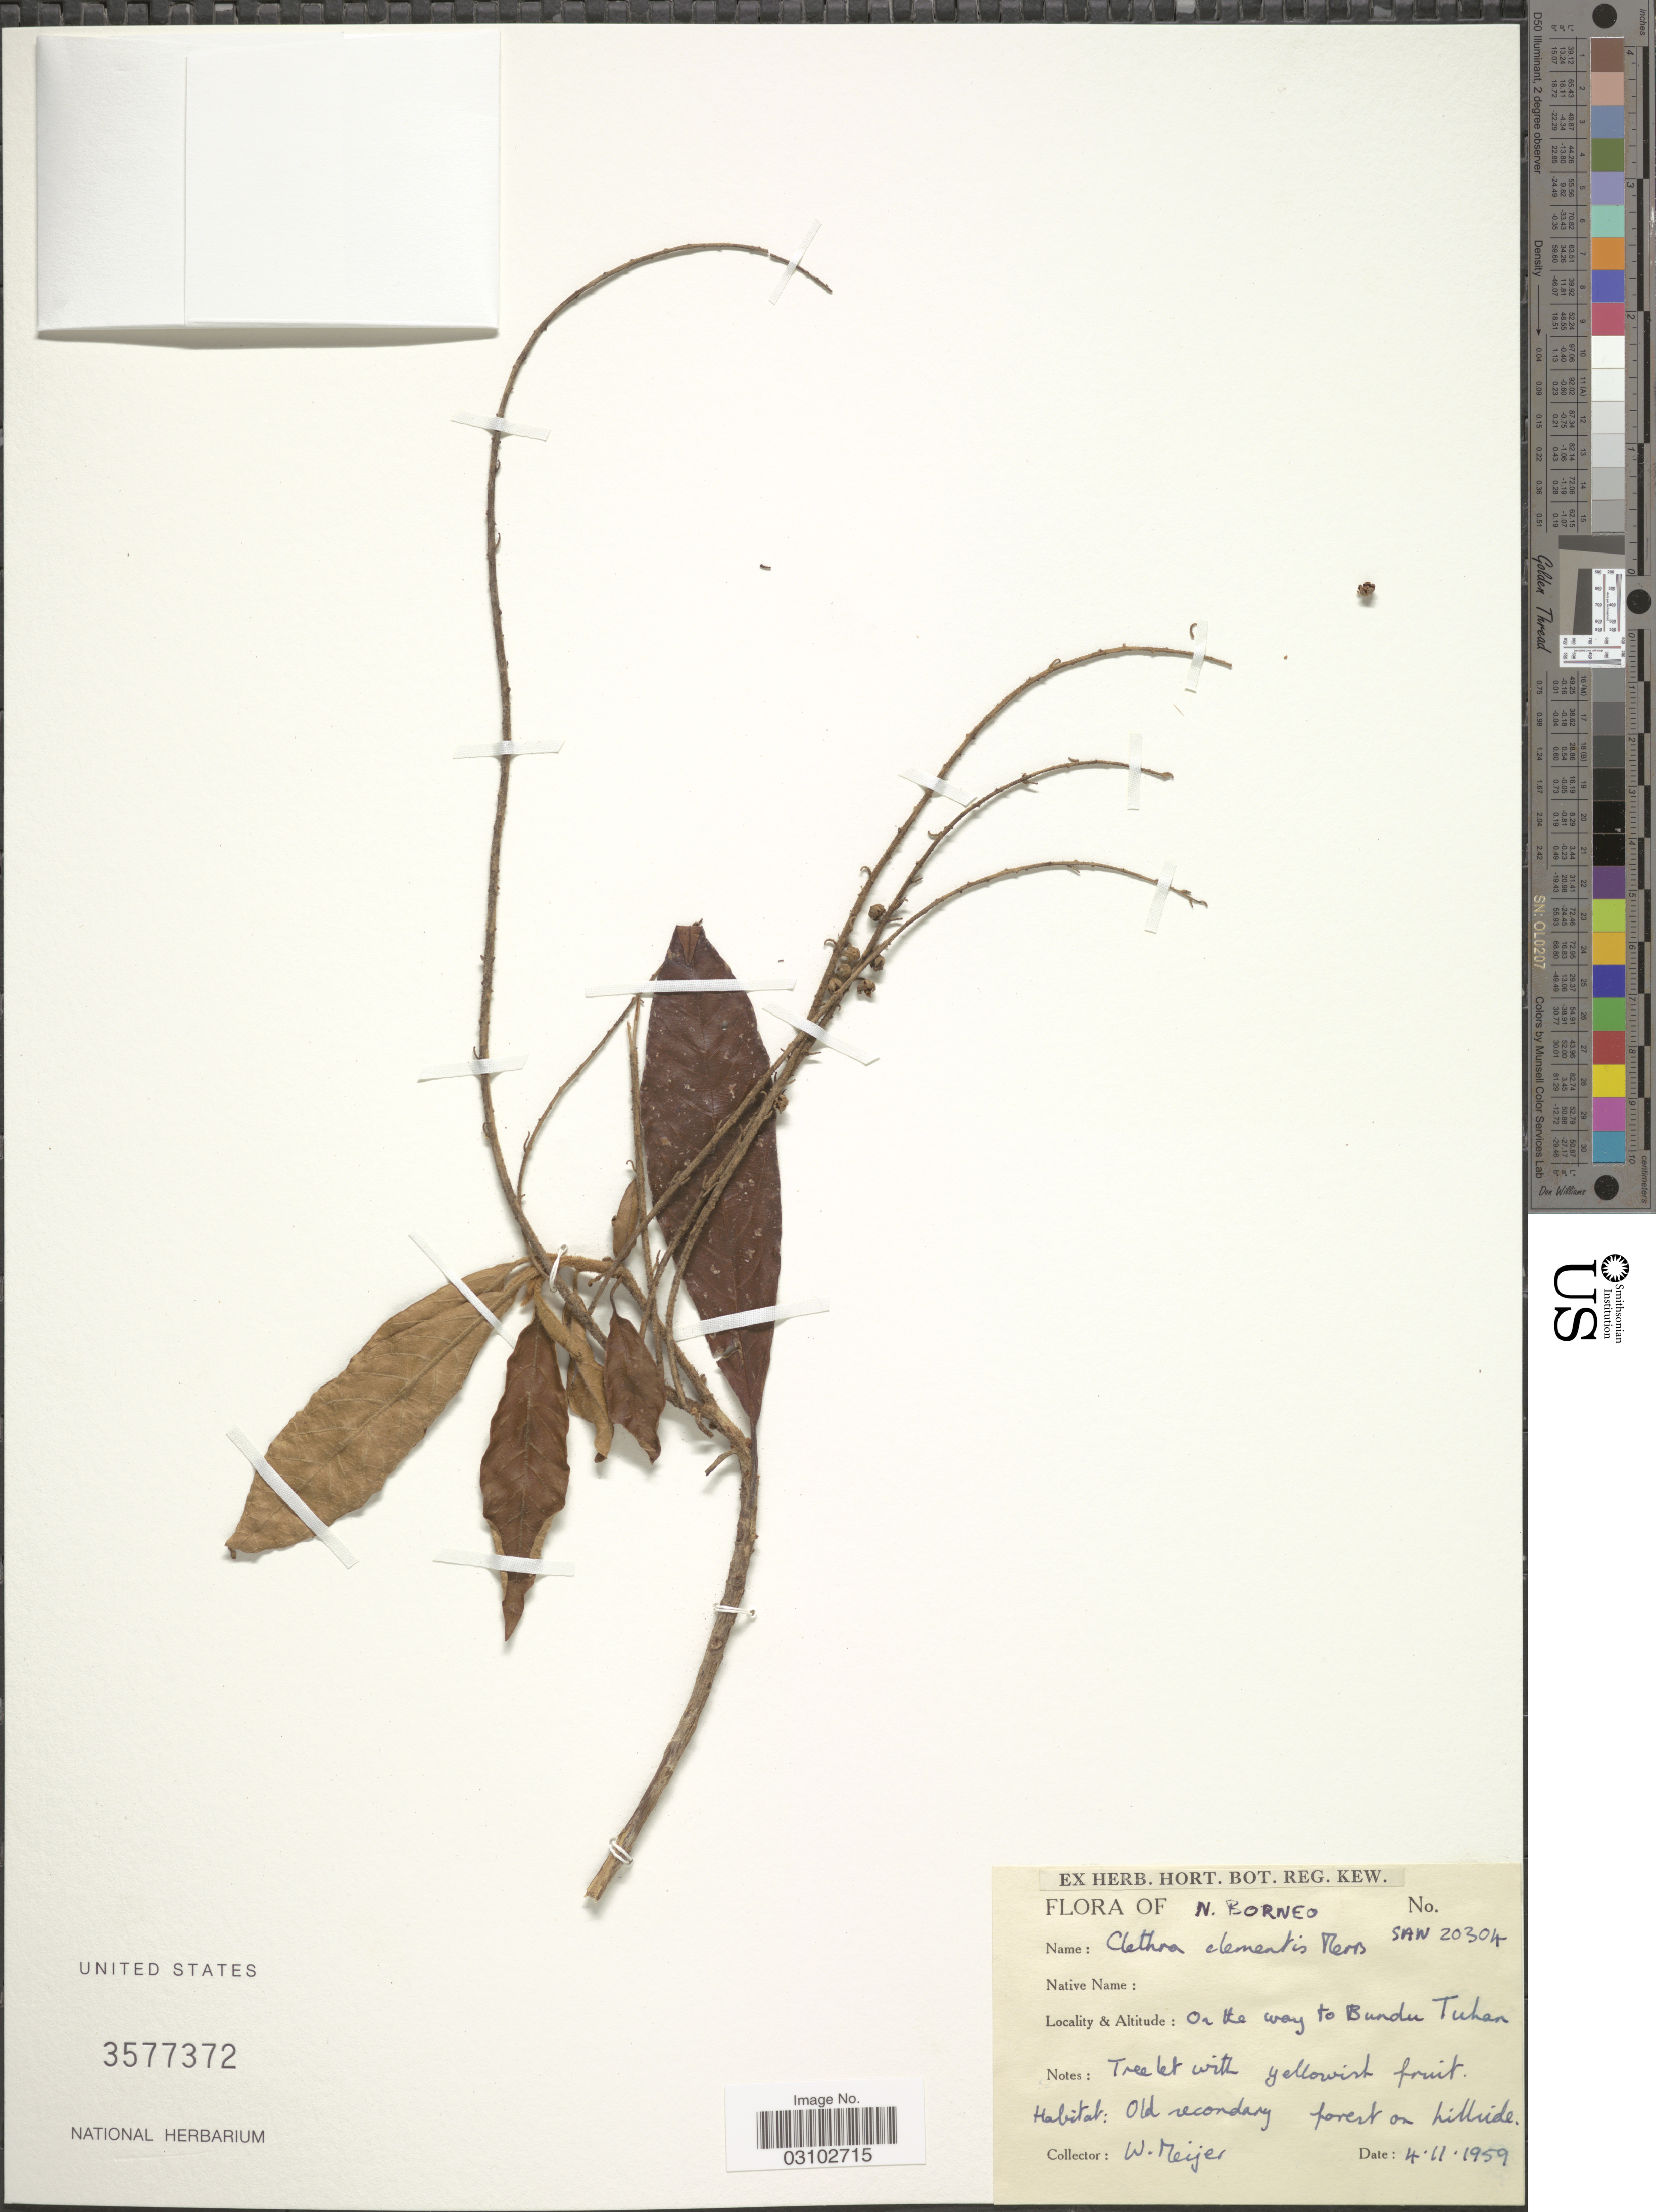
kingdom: Plantae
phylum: Tracheophyta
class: Magnoliopsida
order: Ericales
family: Clethraceae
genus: Clethra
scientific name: Clethra canescens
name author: Reinw. ex Blume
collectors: W. Meijer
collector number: SAW 20304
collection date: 1959-11-04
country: Malaysia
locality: N. Borneo. On the way to Bondu Tuhan.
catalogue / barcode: US 3577372